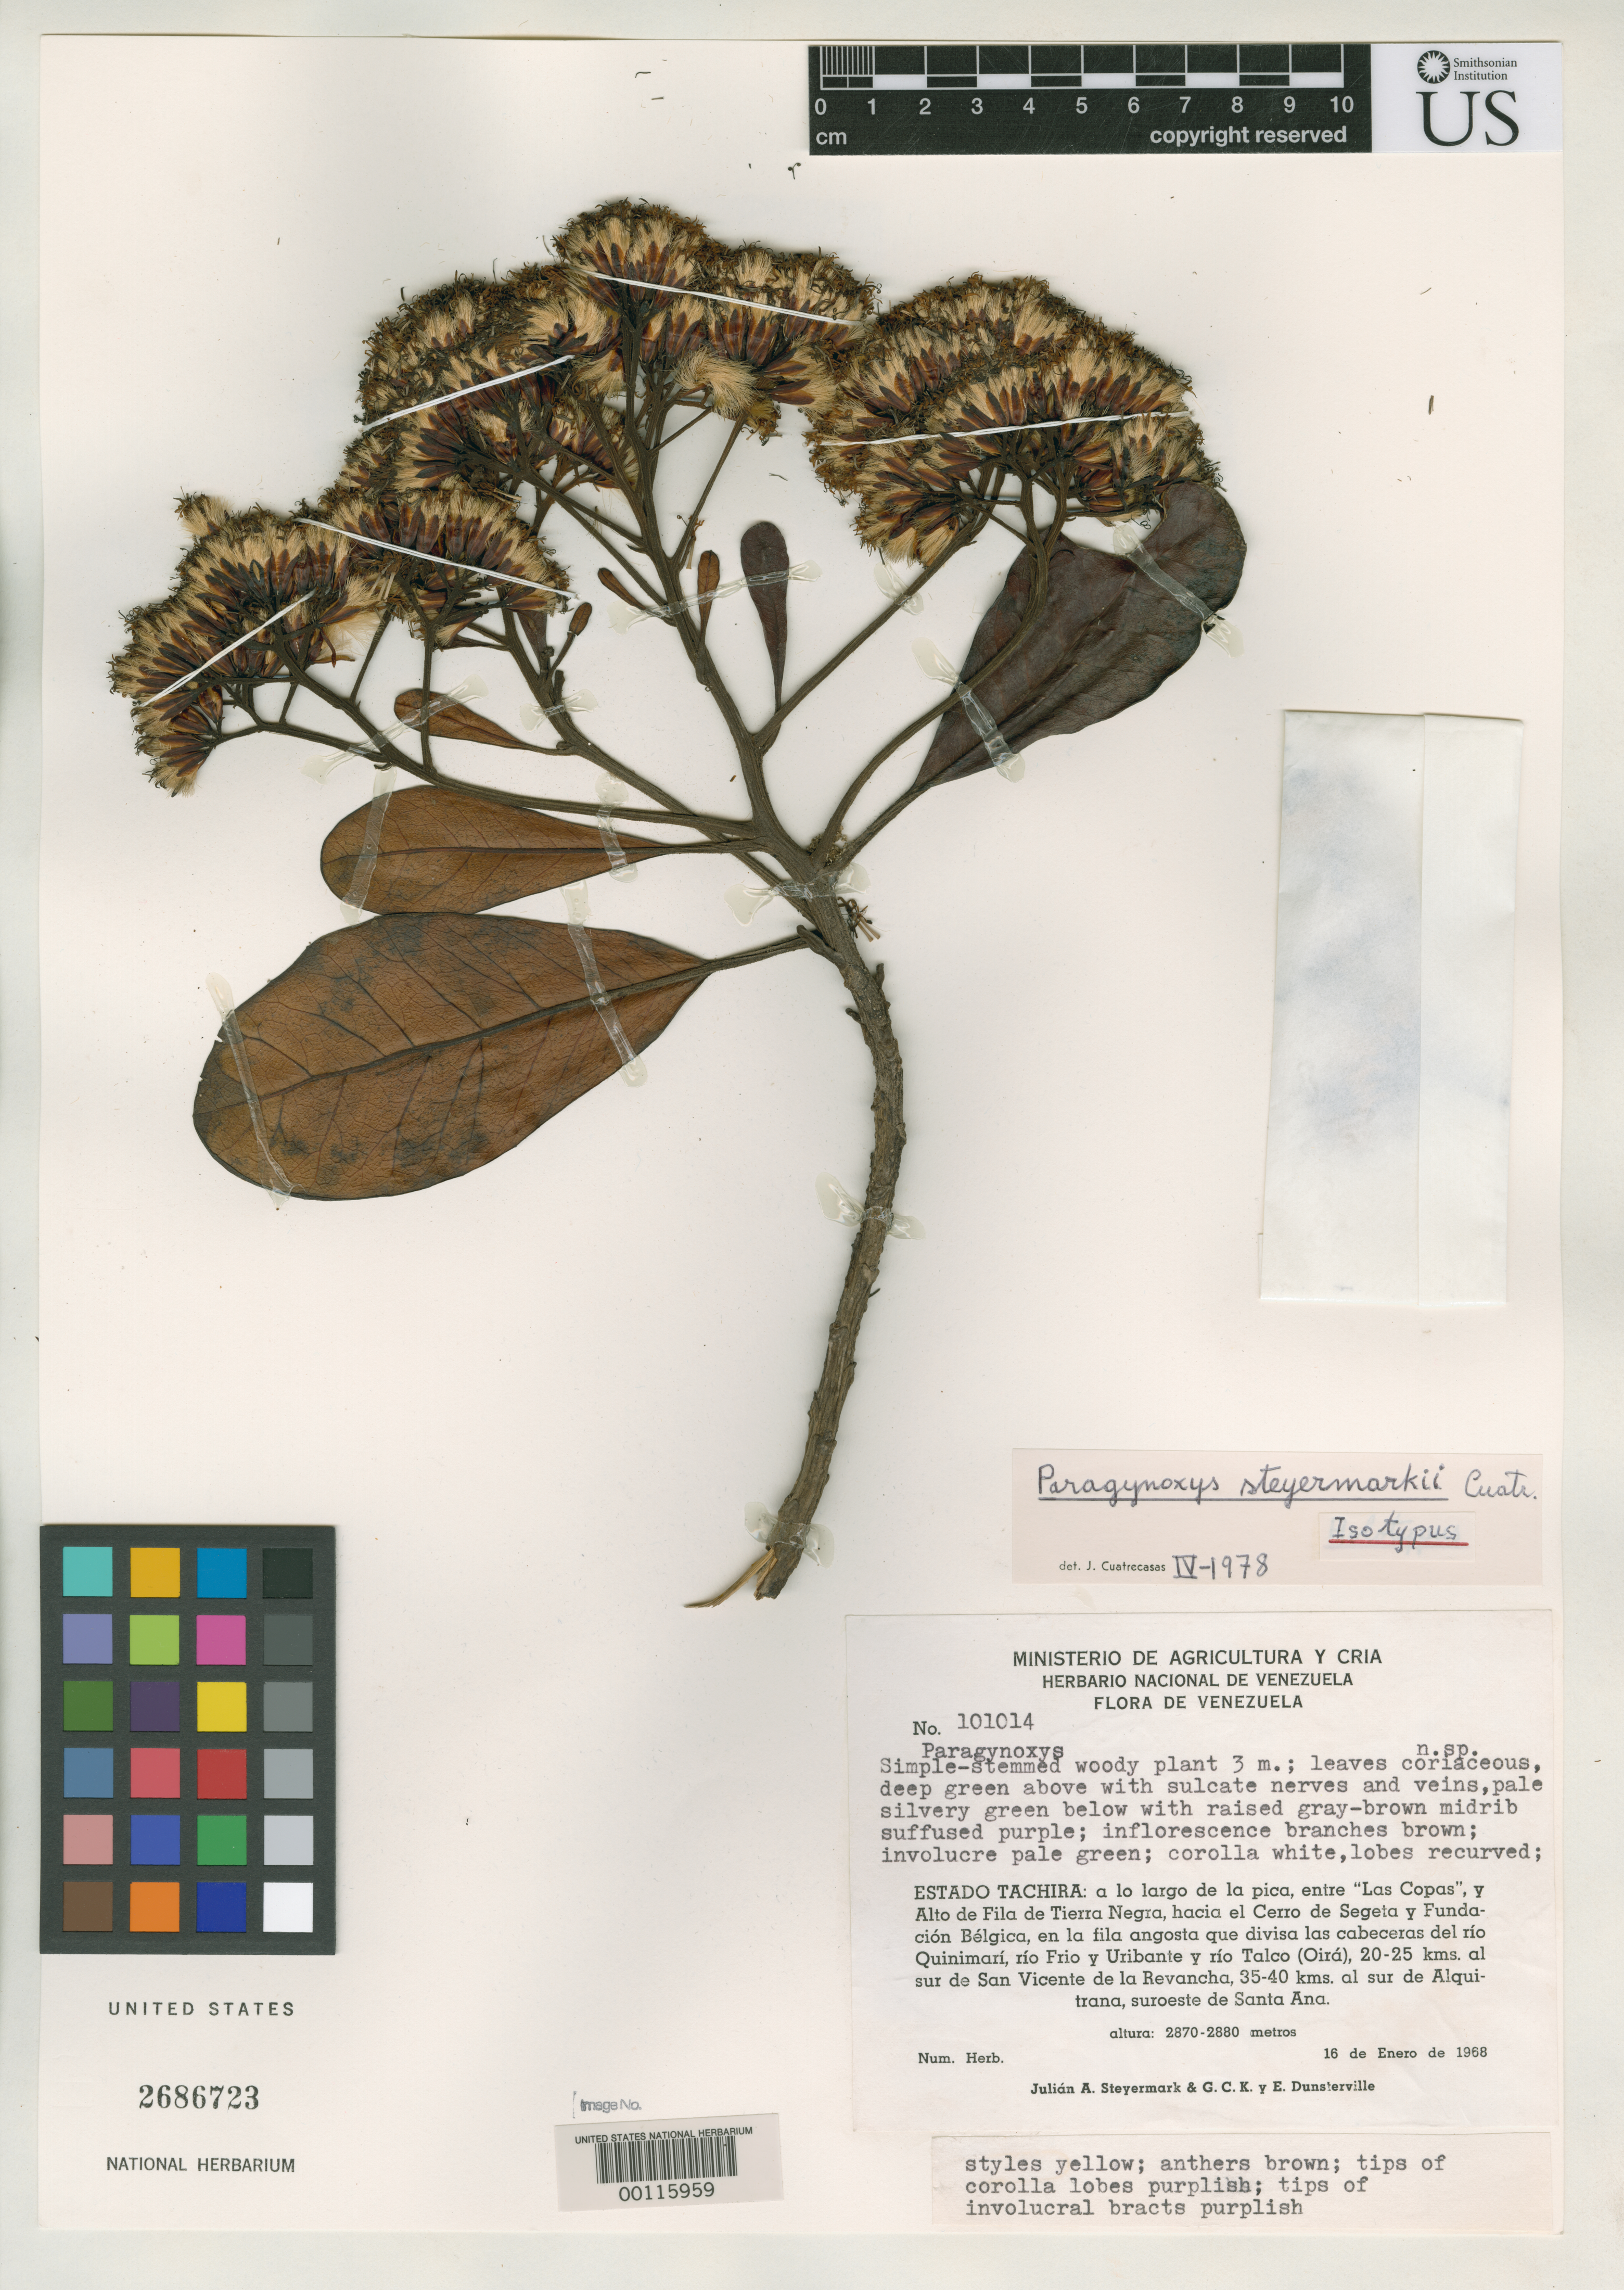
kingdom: Plantae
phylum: Tracheophyta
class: Magnoliopsida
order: Asterales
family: Asteraceae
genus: Paragynoxys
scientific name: Paragynoxys steyermarkii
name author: Cuatrec.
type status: Isotype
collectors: J. Steyermark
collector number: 101014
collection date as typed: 16 Jan 1968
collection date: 1968-01-16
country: Venezuela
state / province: Tachira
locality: Between las Copas and Alto de Fila de Tierra Negra.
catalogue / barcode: US 2686723